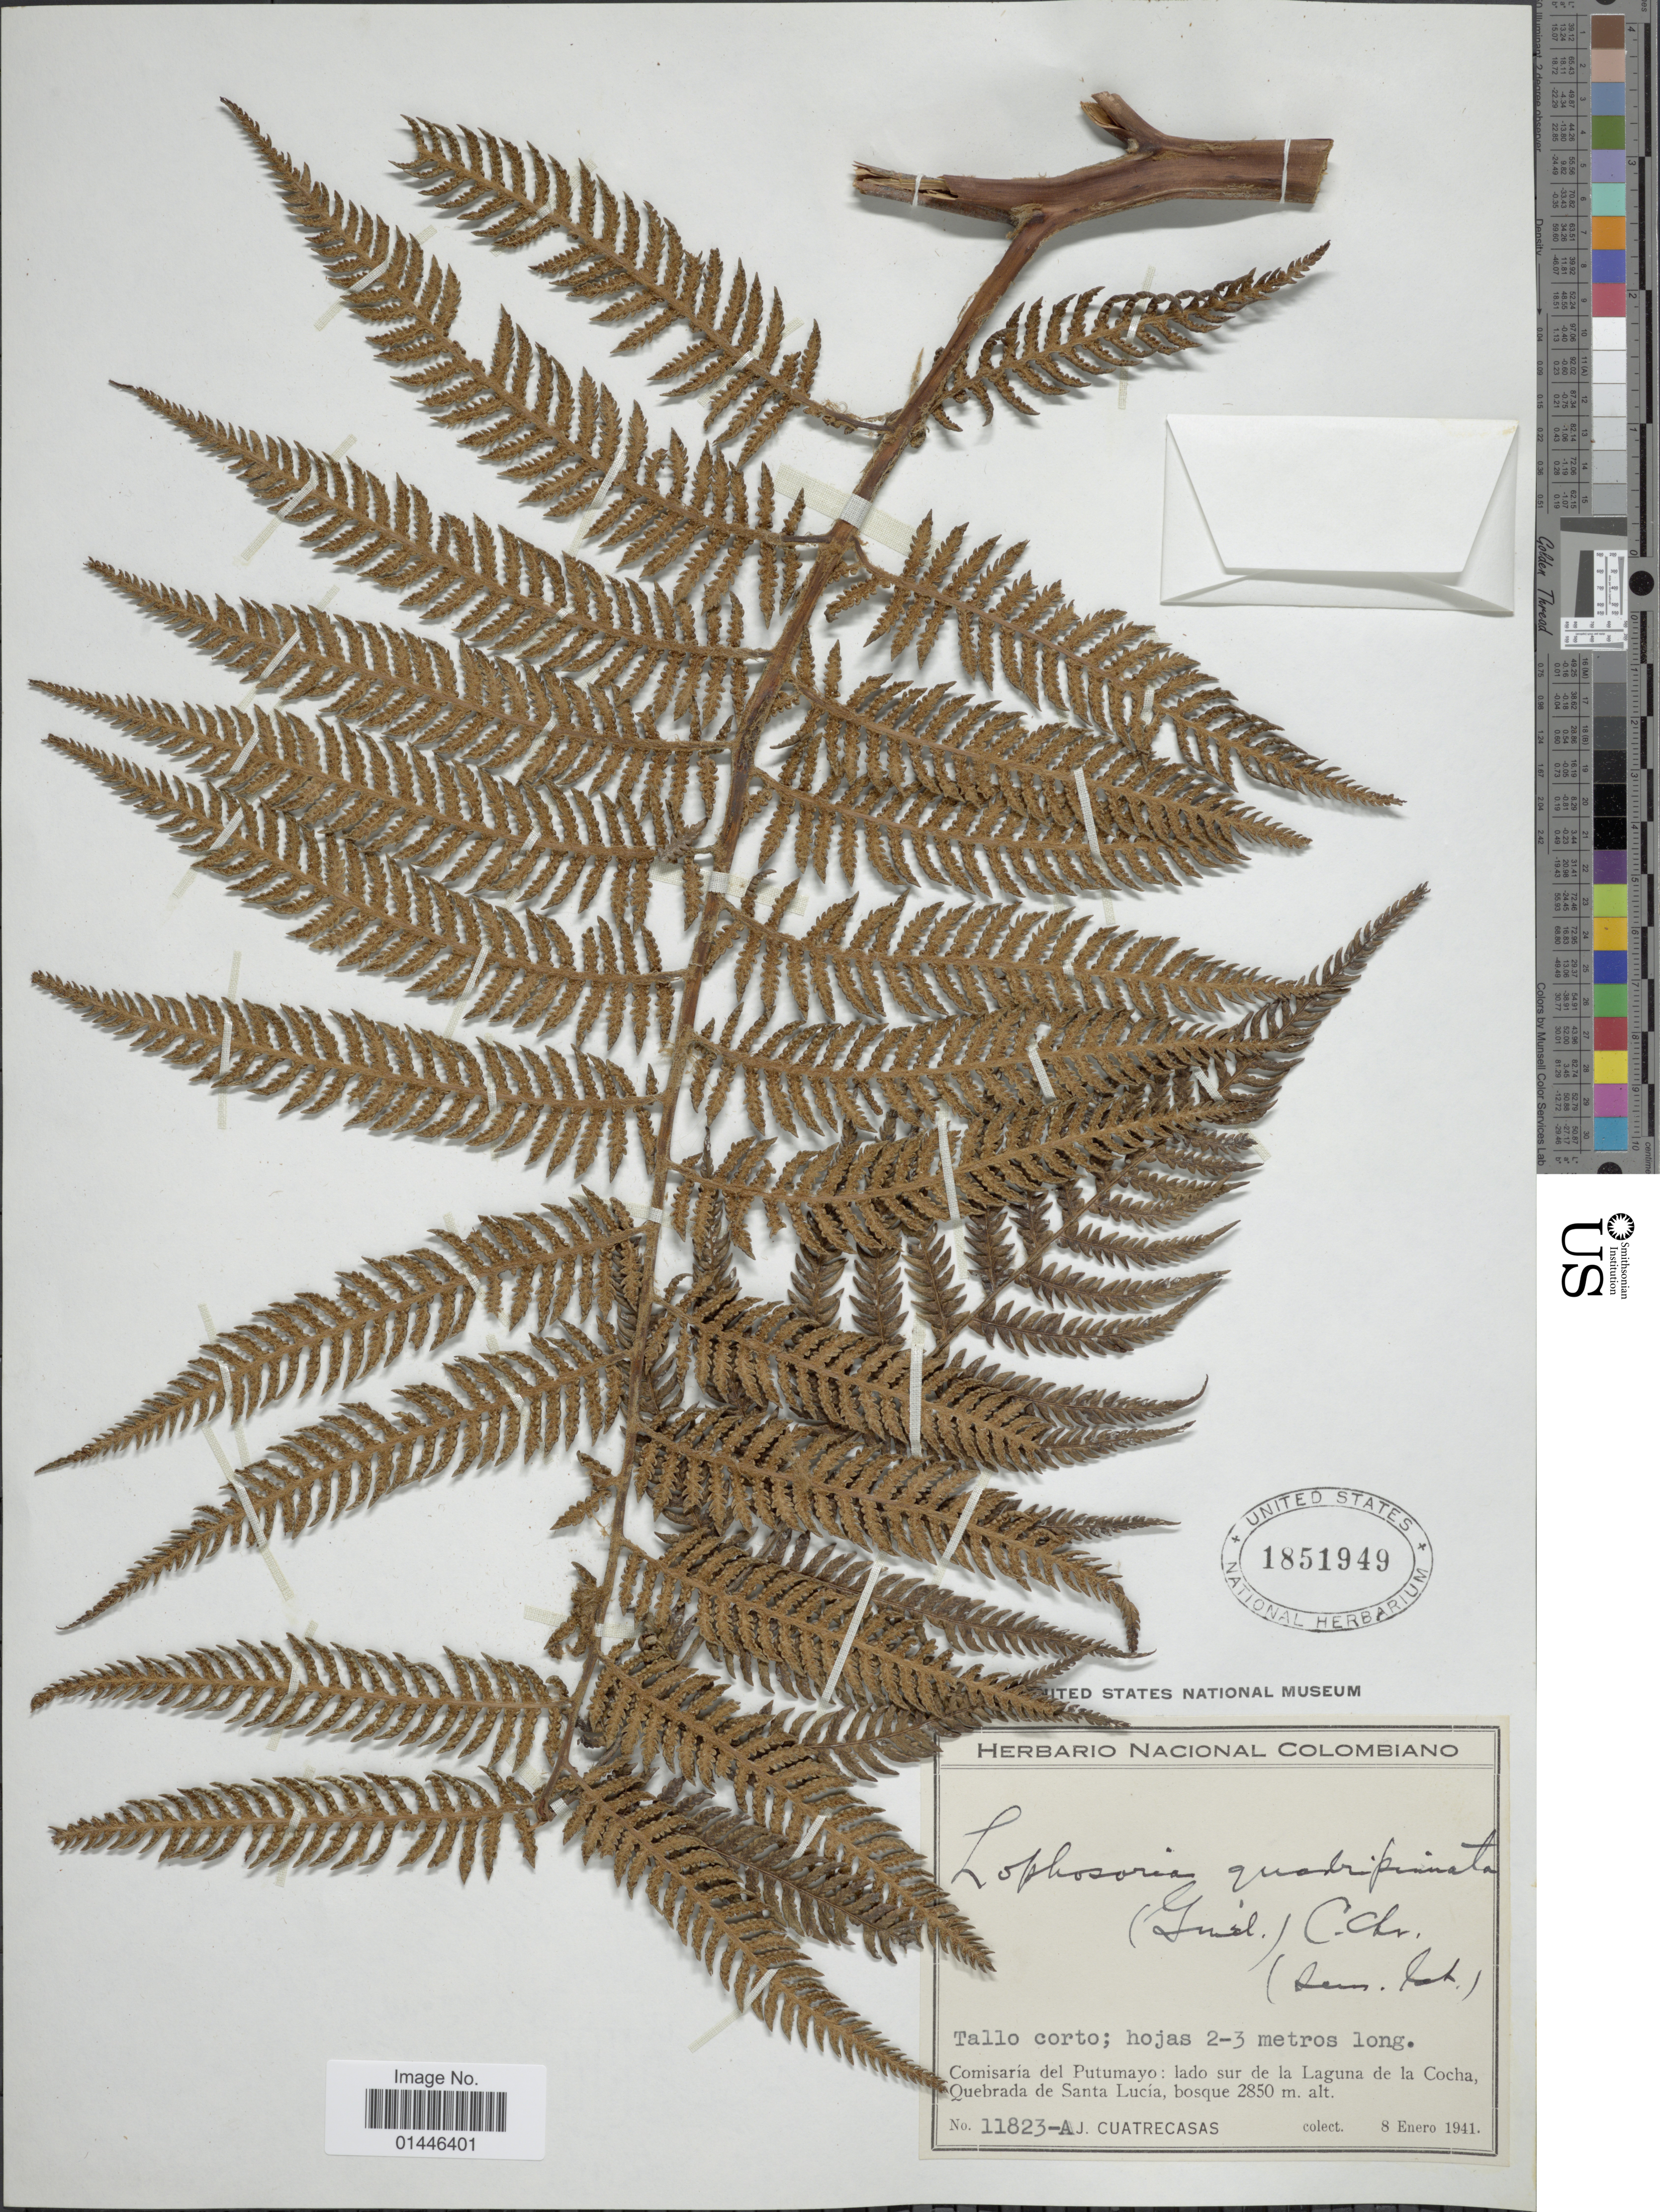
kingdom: Plantae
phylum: Tracheophyta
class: Polypodiopsida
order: Cyatheales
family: Dicksoniaceae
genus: Lophosoria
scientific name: Lophosoria quadripinnata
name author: (J.F. Gmel.) C. Chr.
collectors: J. Cuatrecasas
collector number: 11823-AJ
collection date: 1941-01-08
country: Colombia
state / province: Putumayo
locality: Lado sur de la Laguna de la Cocha, Quebrada de Santa Lucía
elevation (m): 2850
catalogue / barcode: US 1851949